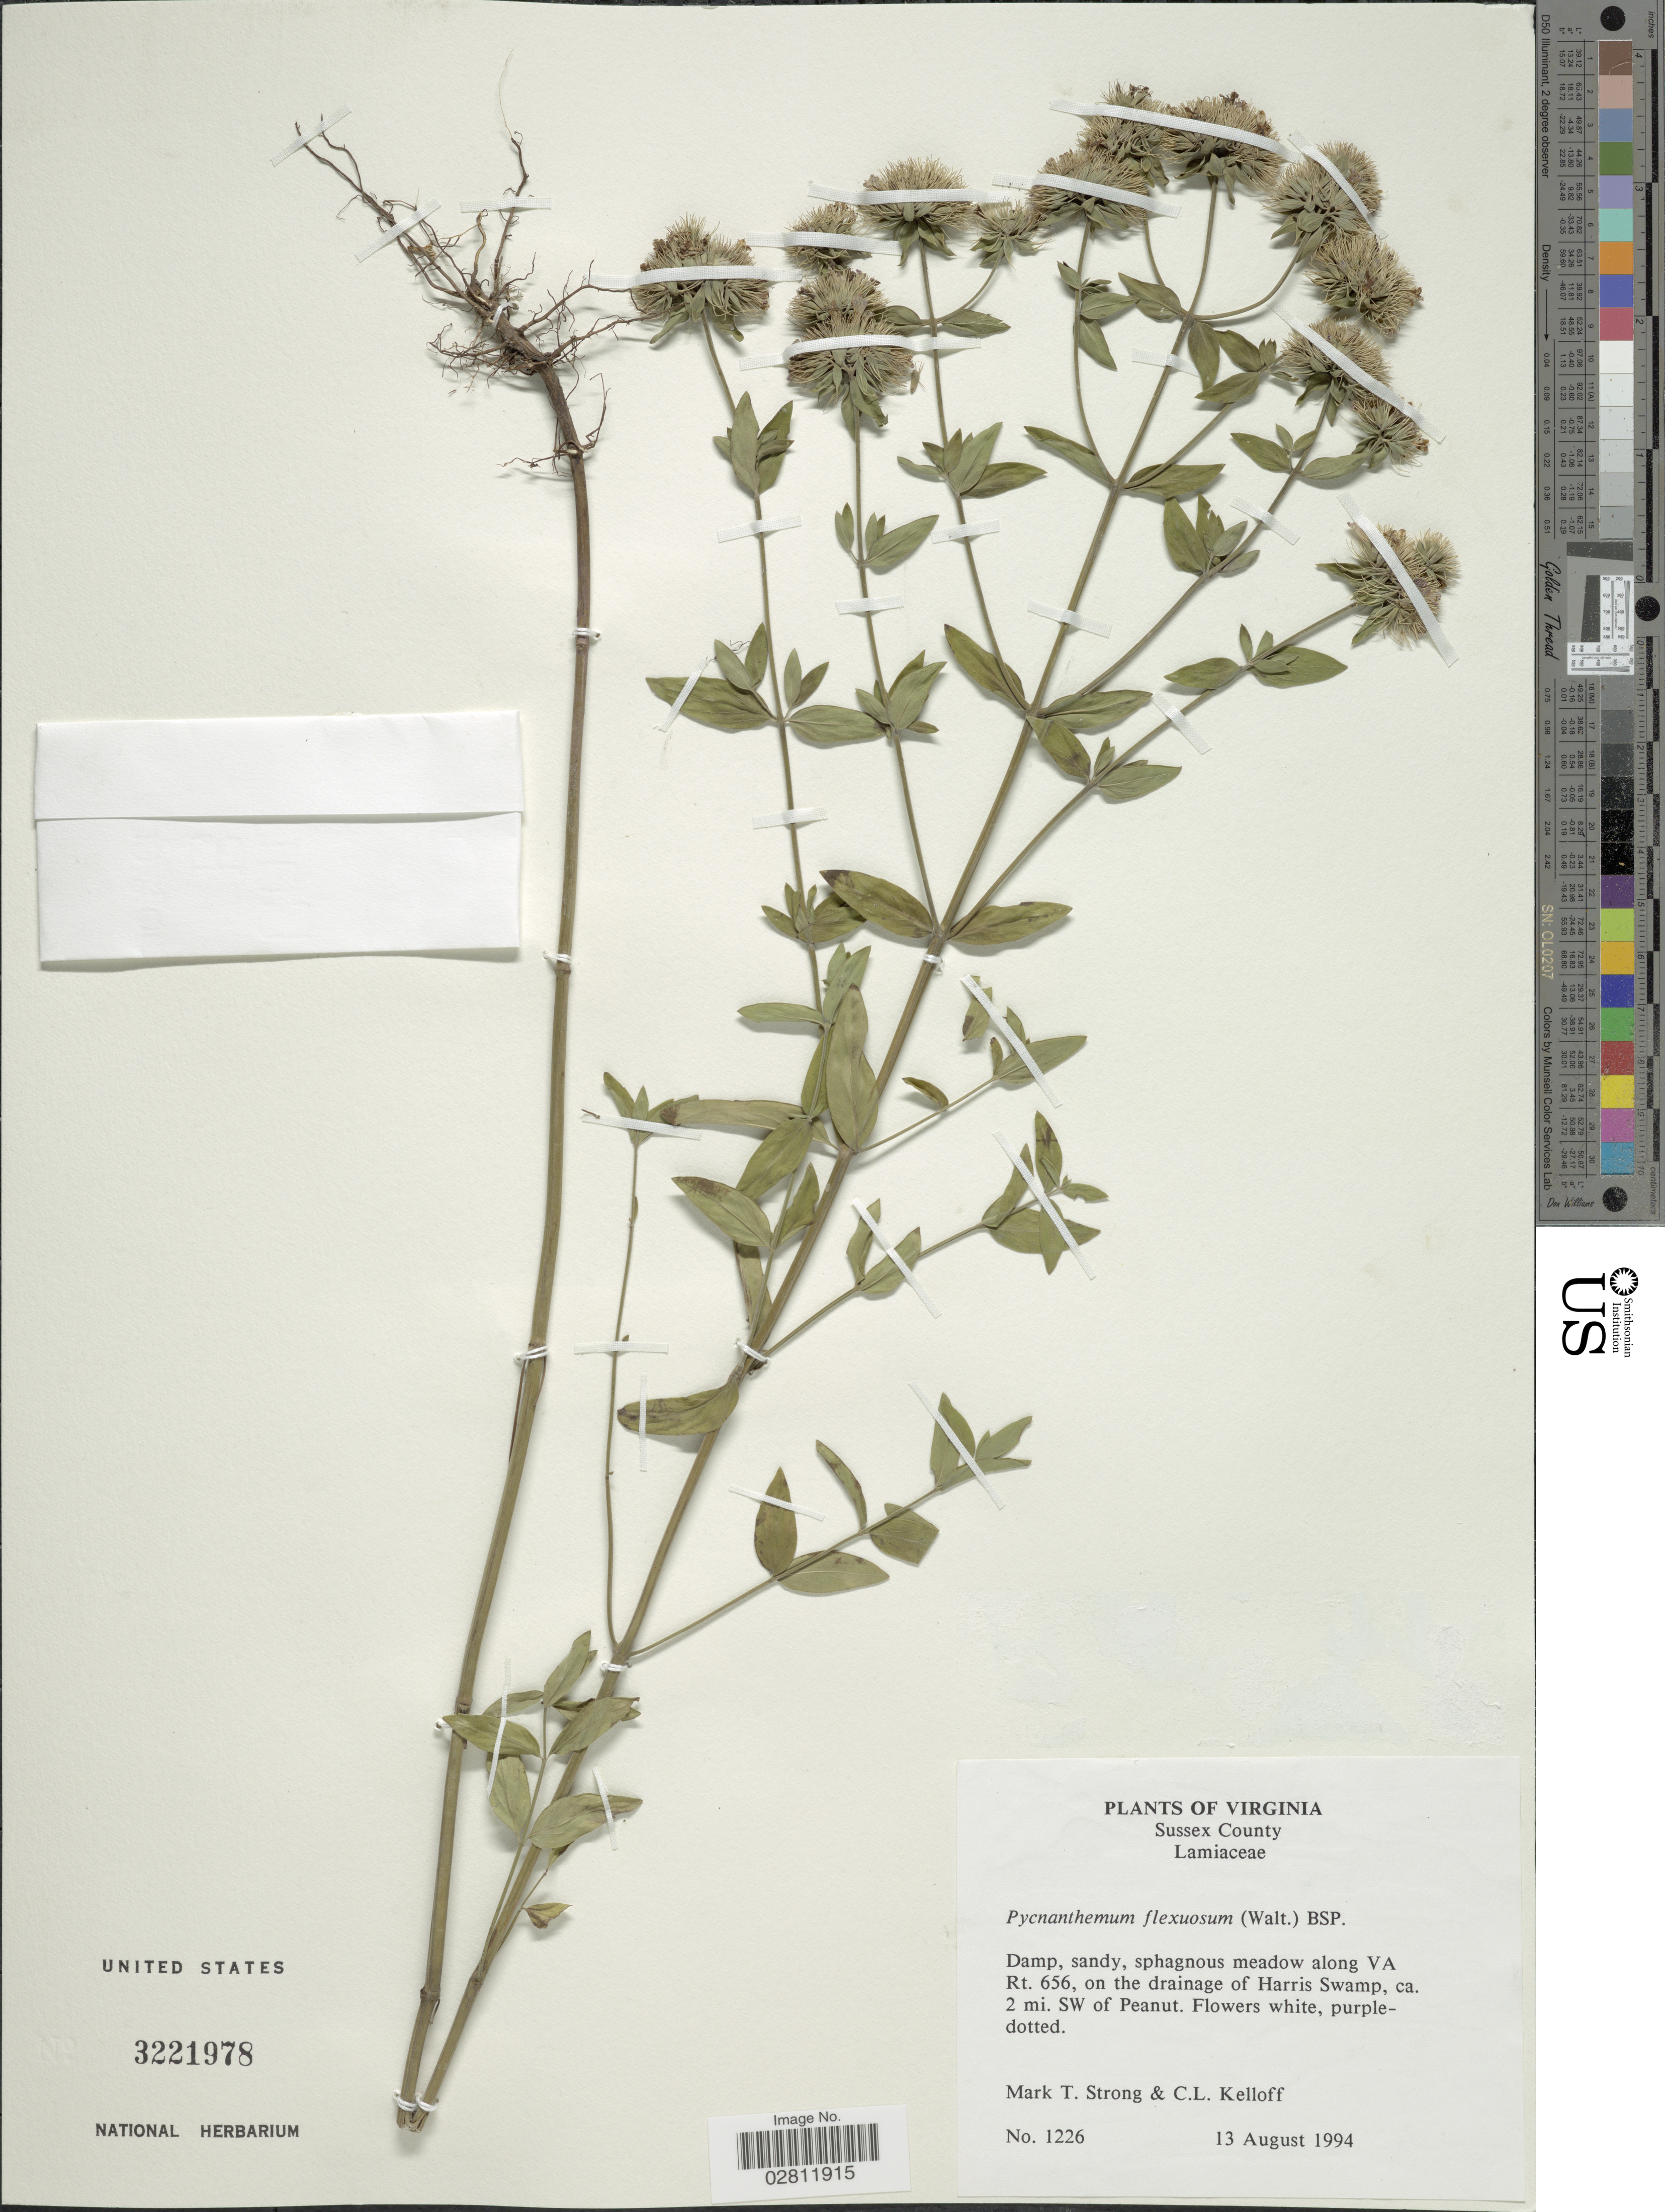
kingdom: Plantae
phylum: Tracheophyta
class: Magnoliopsida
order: Lamiales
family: Lamiaceae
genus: Pycnanthemum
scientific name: Pycnanthemum flexuosum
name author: (Walter) Britton, Stearns & Poggenb.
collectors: M. T. Strong & C. L. Kelloff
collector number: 1226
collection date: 1994-08-13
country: United States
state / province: Virginia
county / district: Sussex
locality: Sussex County. Damp, sandy, sphagnous meadow along VA Rt. 656, on the drainage of Harris Swamp, ca. 2 mi. SW of Peanut.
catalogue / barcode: US 3221978